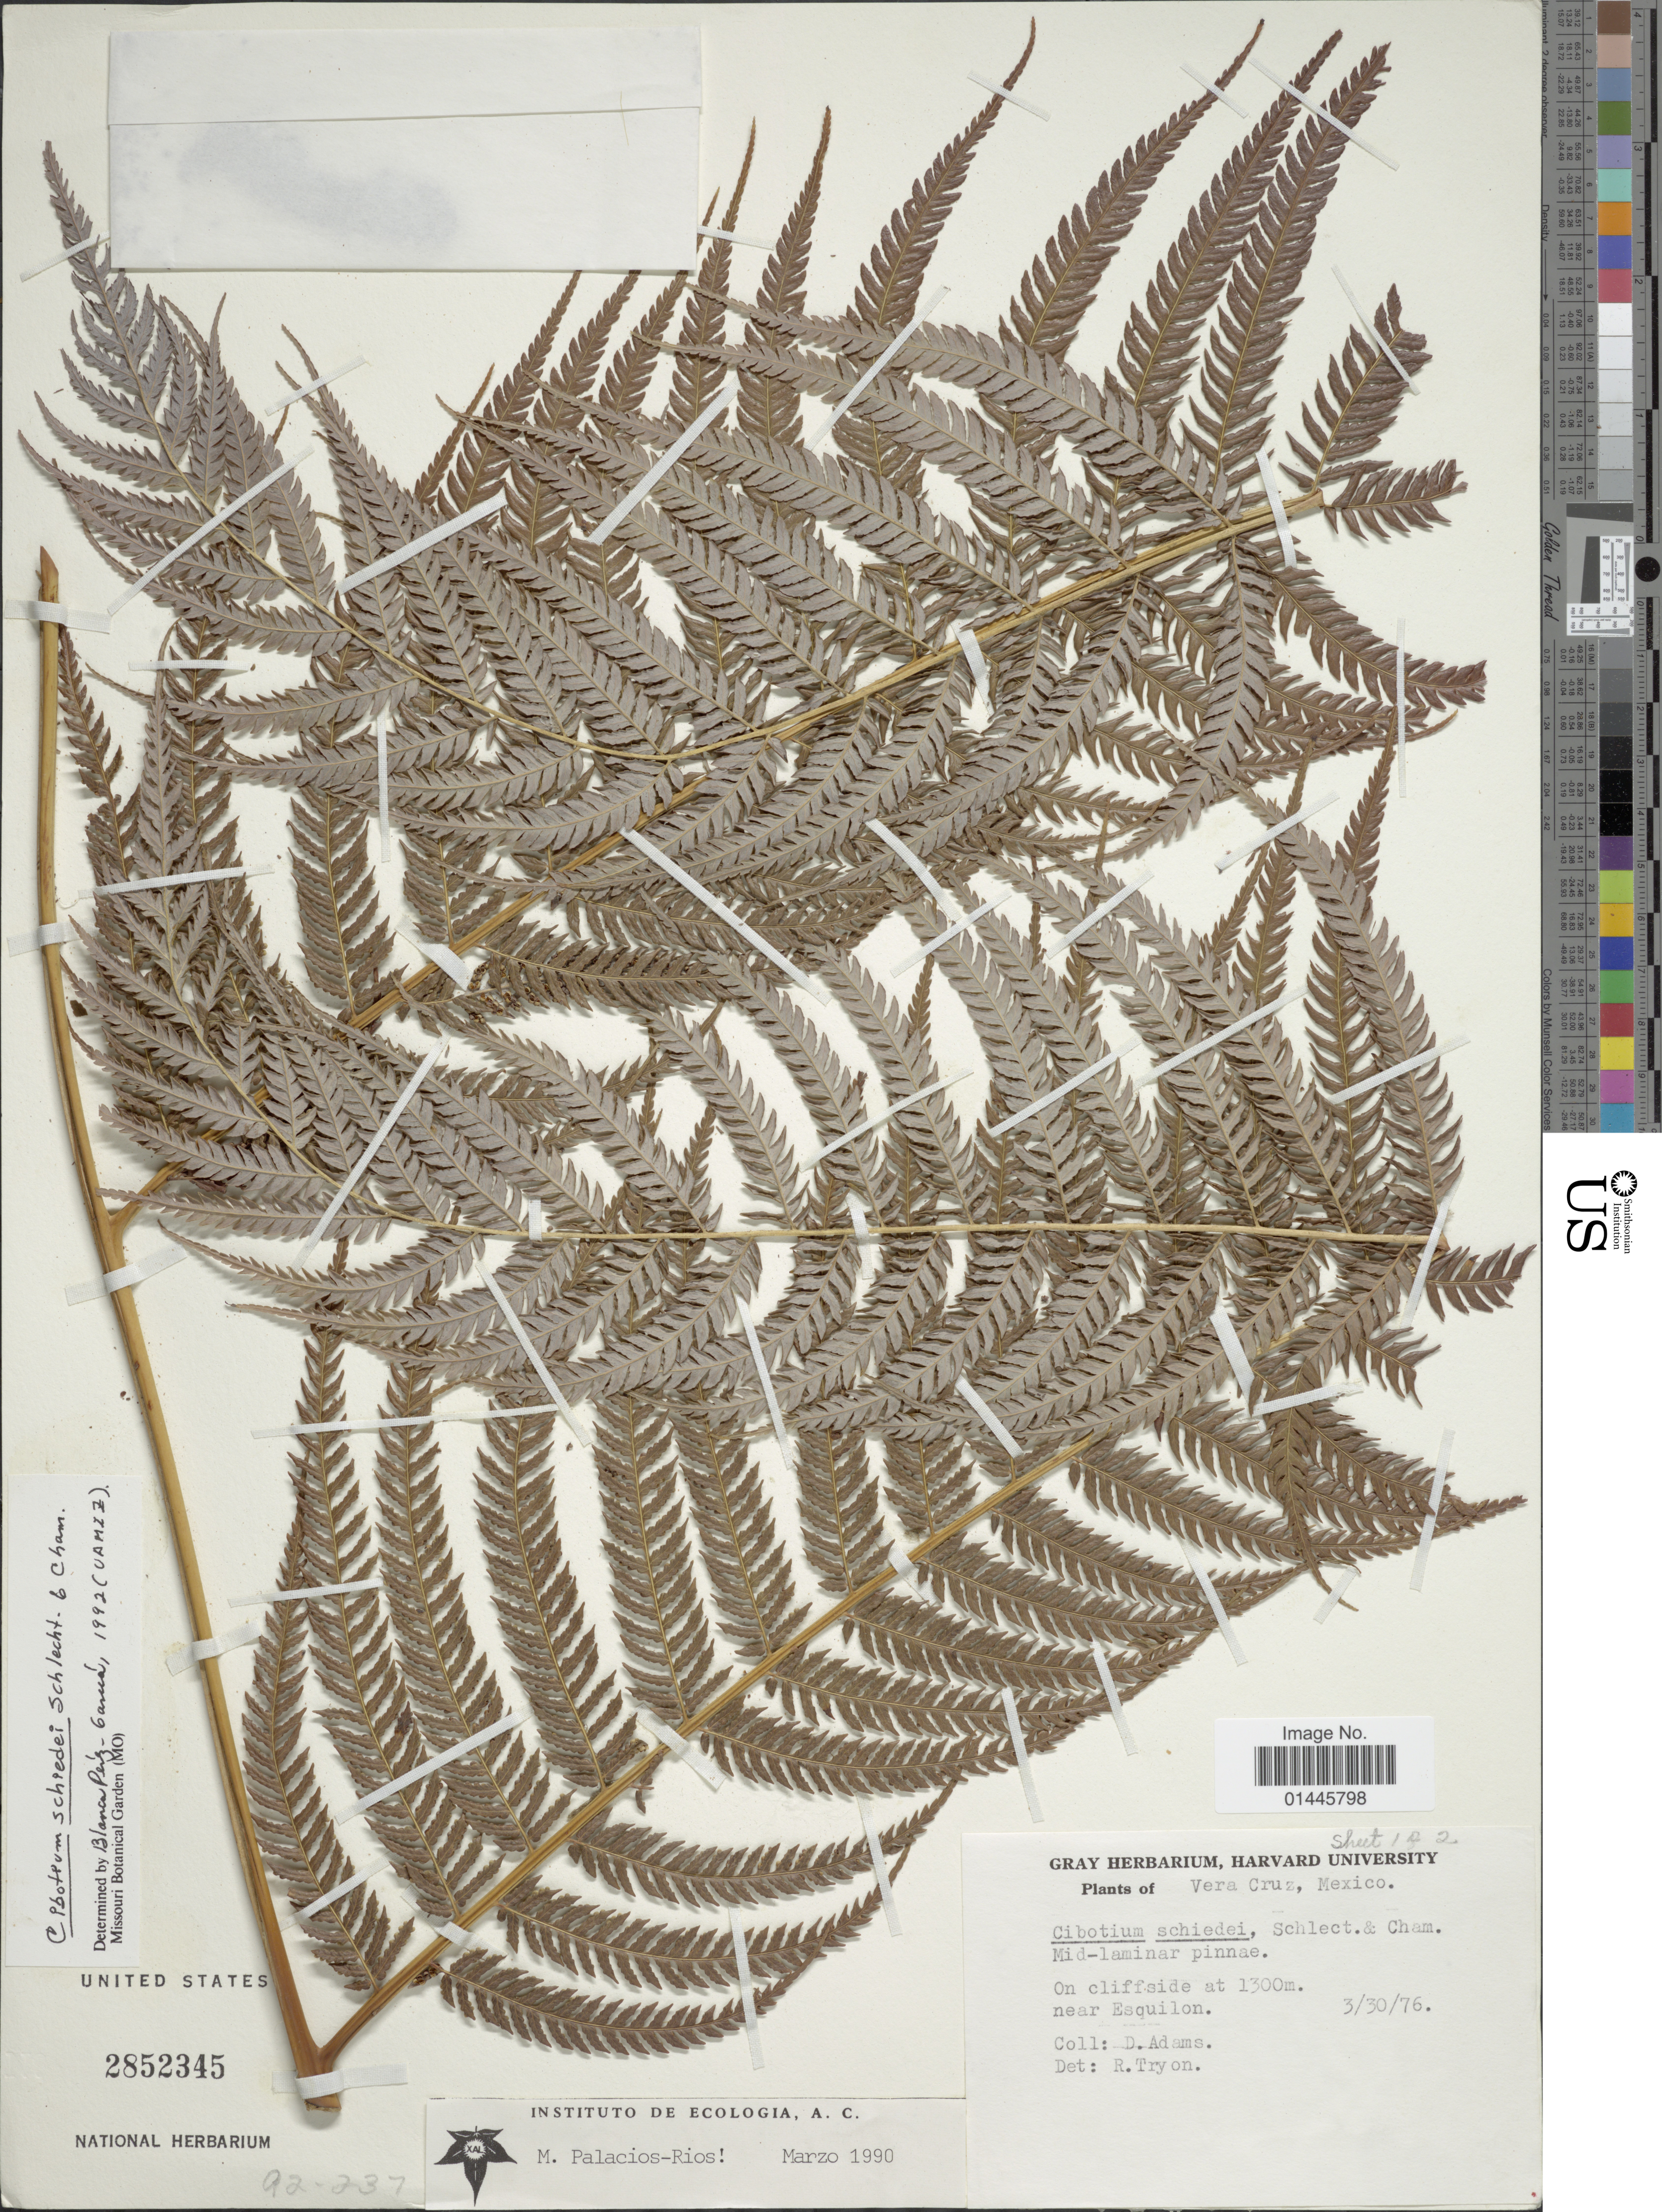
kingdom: Plantae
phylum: Tracheophyta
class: Polypodiopsida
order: Cyatheales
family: Cibotiaceae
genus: Cibotium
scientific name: Cibotium schiedei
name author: Schltdl. & Cham.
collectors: D. Adams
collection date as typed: Transcribed d/m/y: 30/3/76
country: Mexico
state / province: Veracruz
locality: Vera Cruz, on cliffside near Esquilon.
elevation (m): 1300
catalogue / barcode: US 2852345